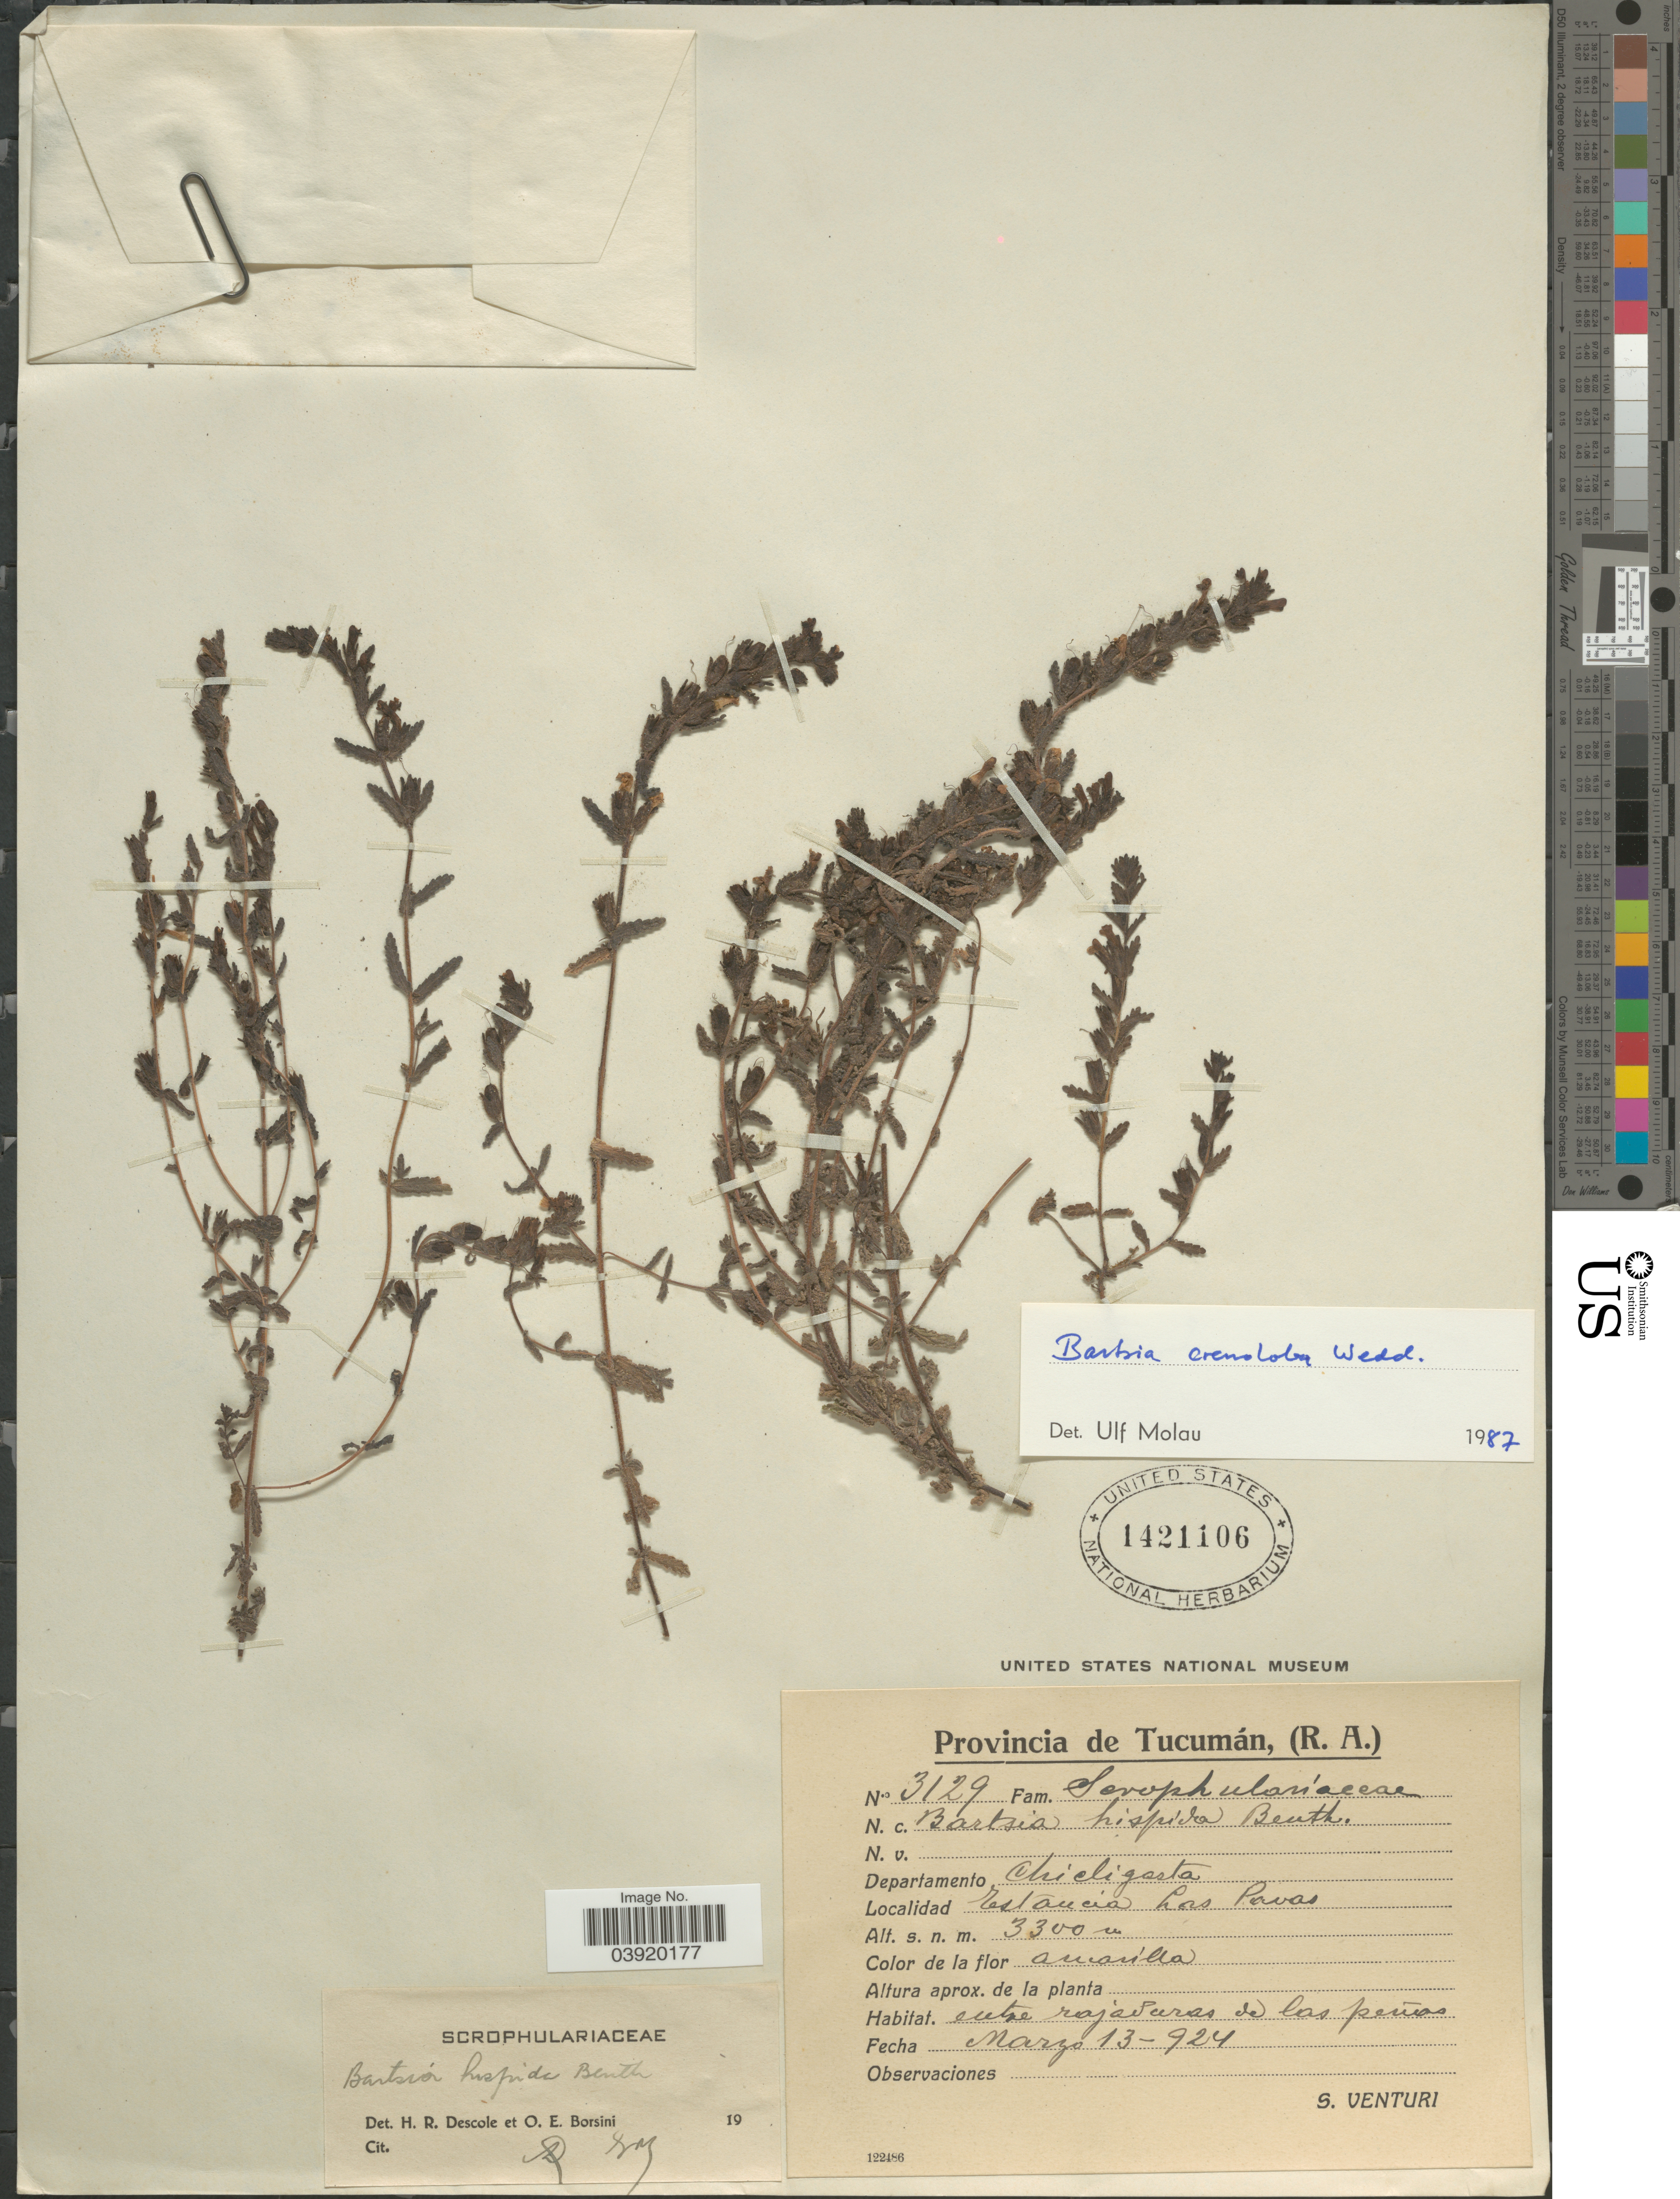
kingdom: Plantae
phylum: Tracheophyta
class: Magnoliopsida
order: Lamiales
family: Orobanchaceae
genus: Bartsia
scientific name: Bartsia crenoloba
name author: Wedd.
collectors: S. Venturi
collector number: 3129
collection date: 1924-03-13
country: Argentina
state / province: Tucuman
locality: Departamento Chicligasta. Estancia Las Pavas.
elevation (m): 3300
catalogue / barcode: US 1421106